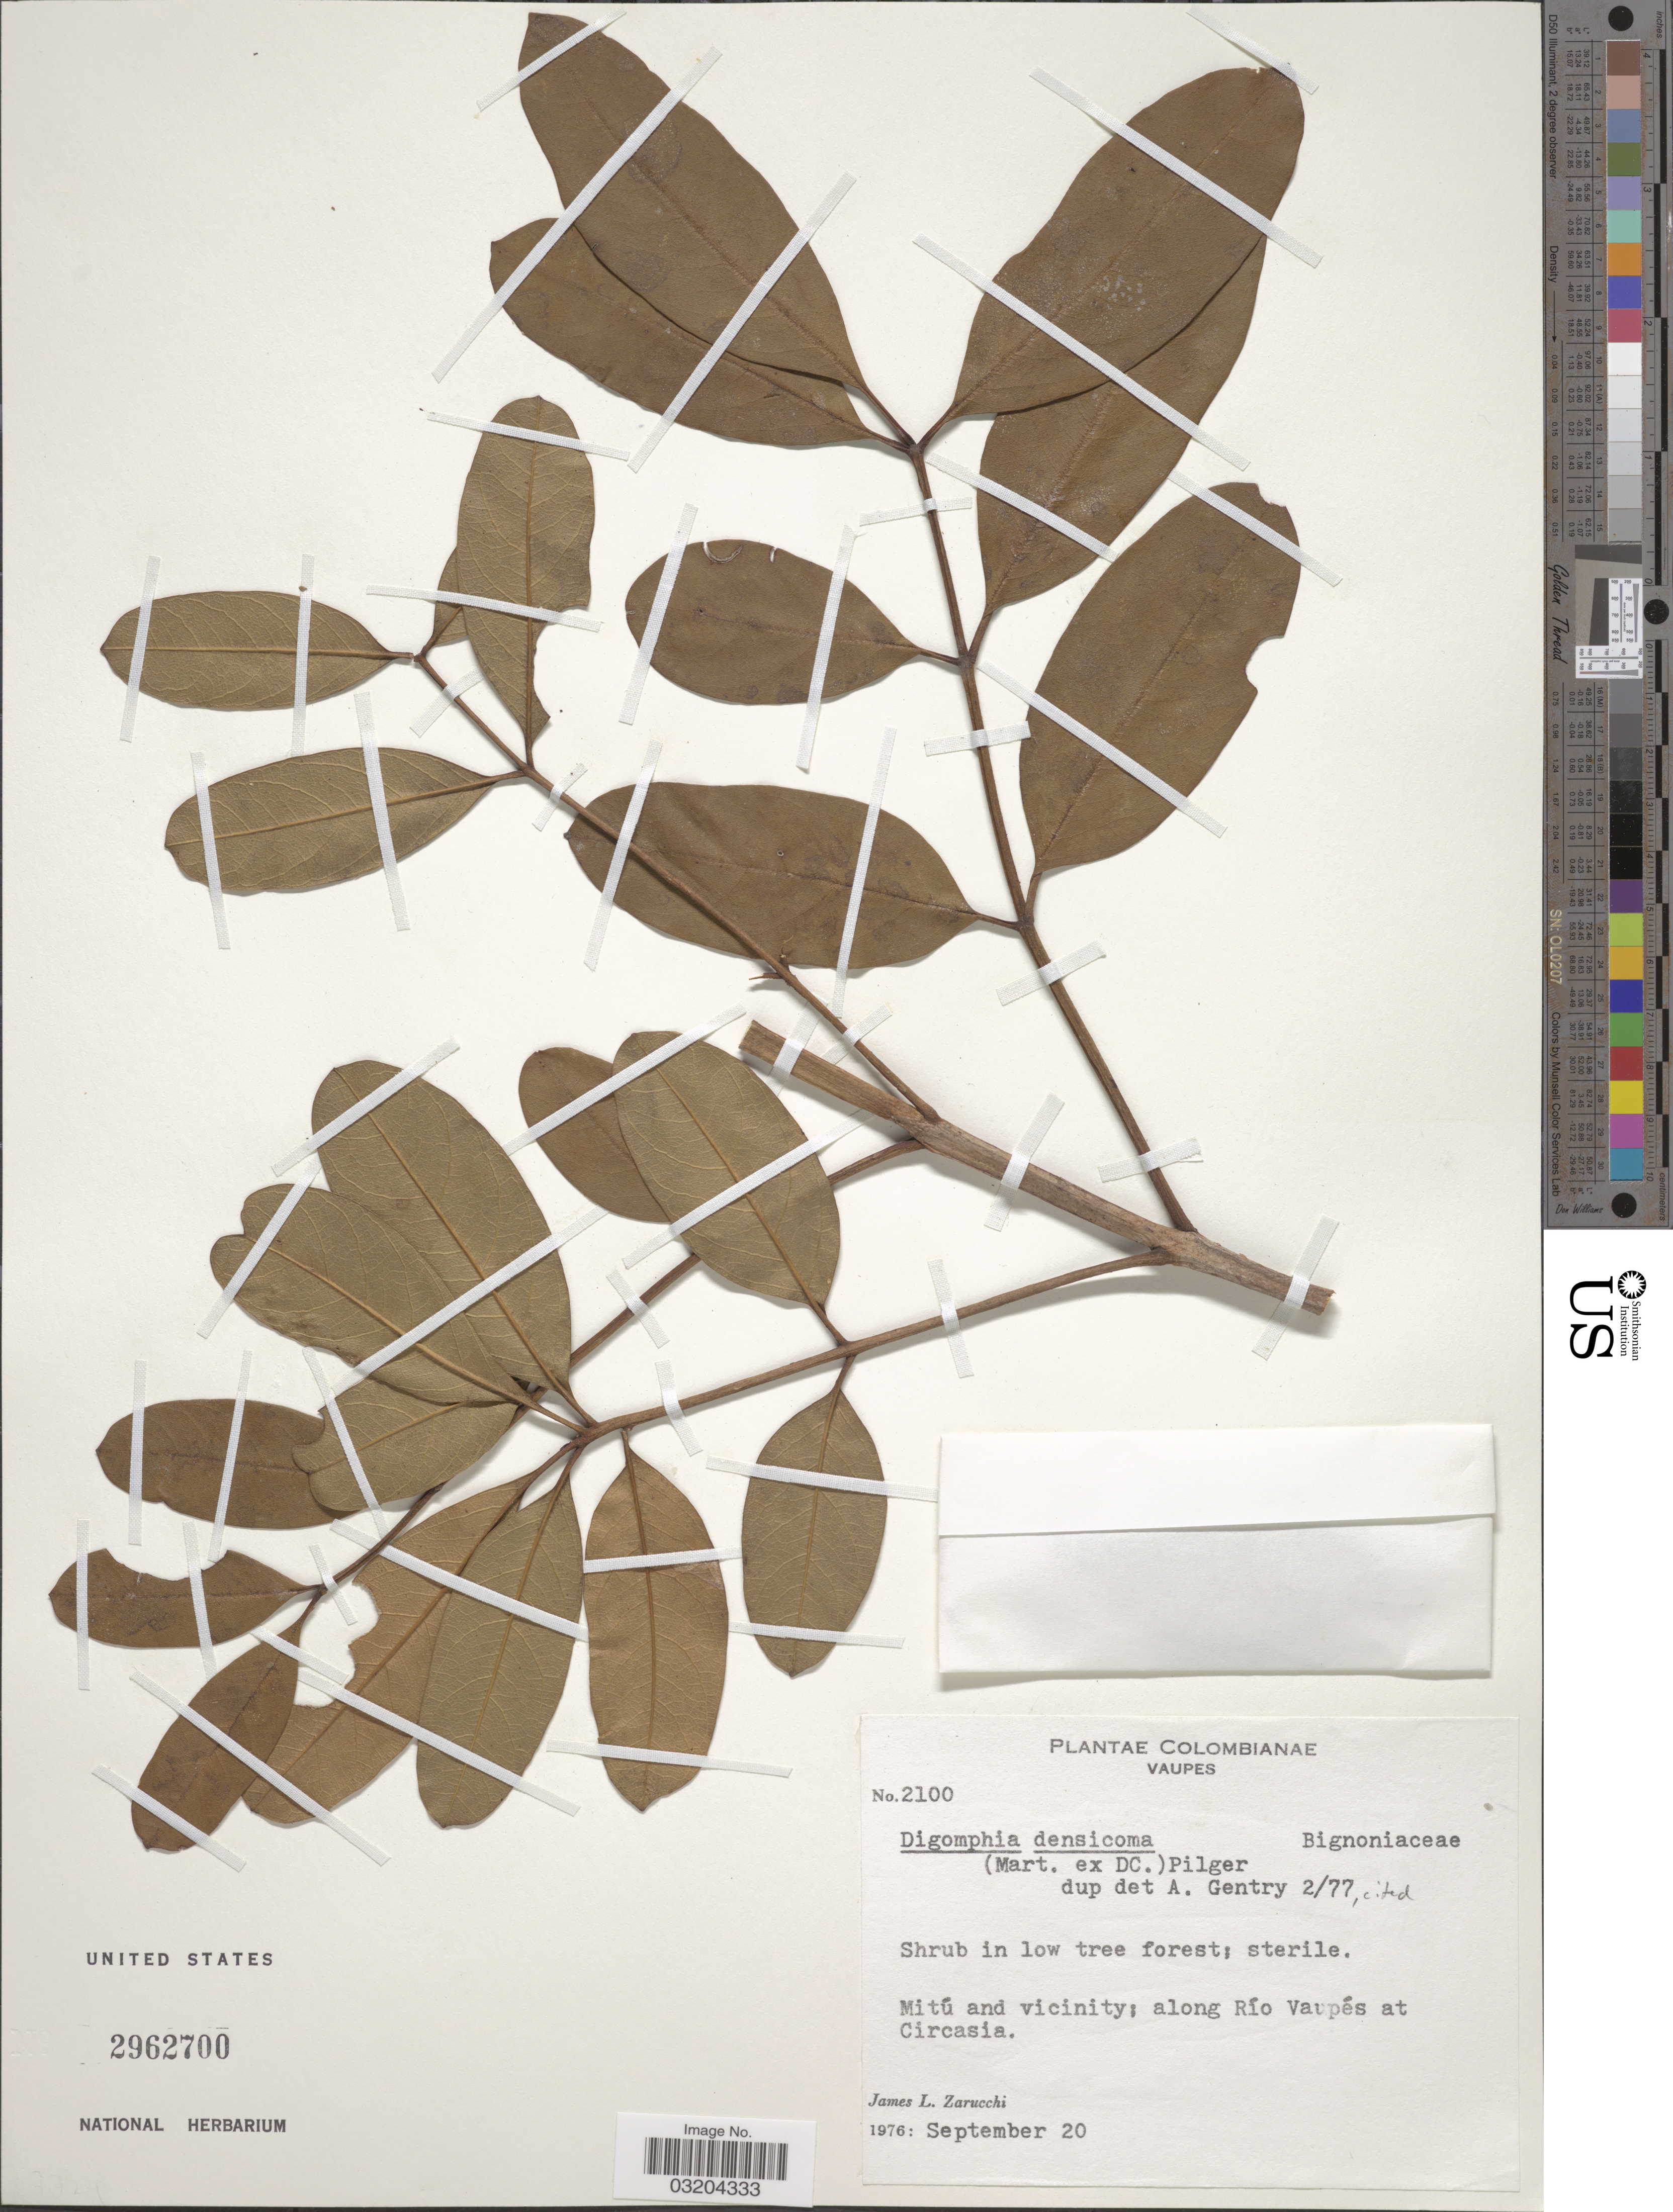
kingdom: Plantae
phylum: Tracheophyta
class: Magnoliopsida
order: Lamiales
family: Bignoniaceae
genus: Digomphia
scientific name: Digomphia densicoma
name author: (Mart. ex DC.) Pilg.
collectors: J. L. Zarucchi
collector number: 2100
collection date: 1976-09-20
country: Colombia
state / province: Vaupés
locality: Mitú and vicinity; along Río Vaupés at Circasia.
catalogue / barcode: US 2962700